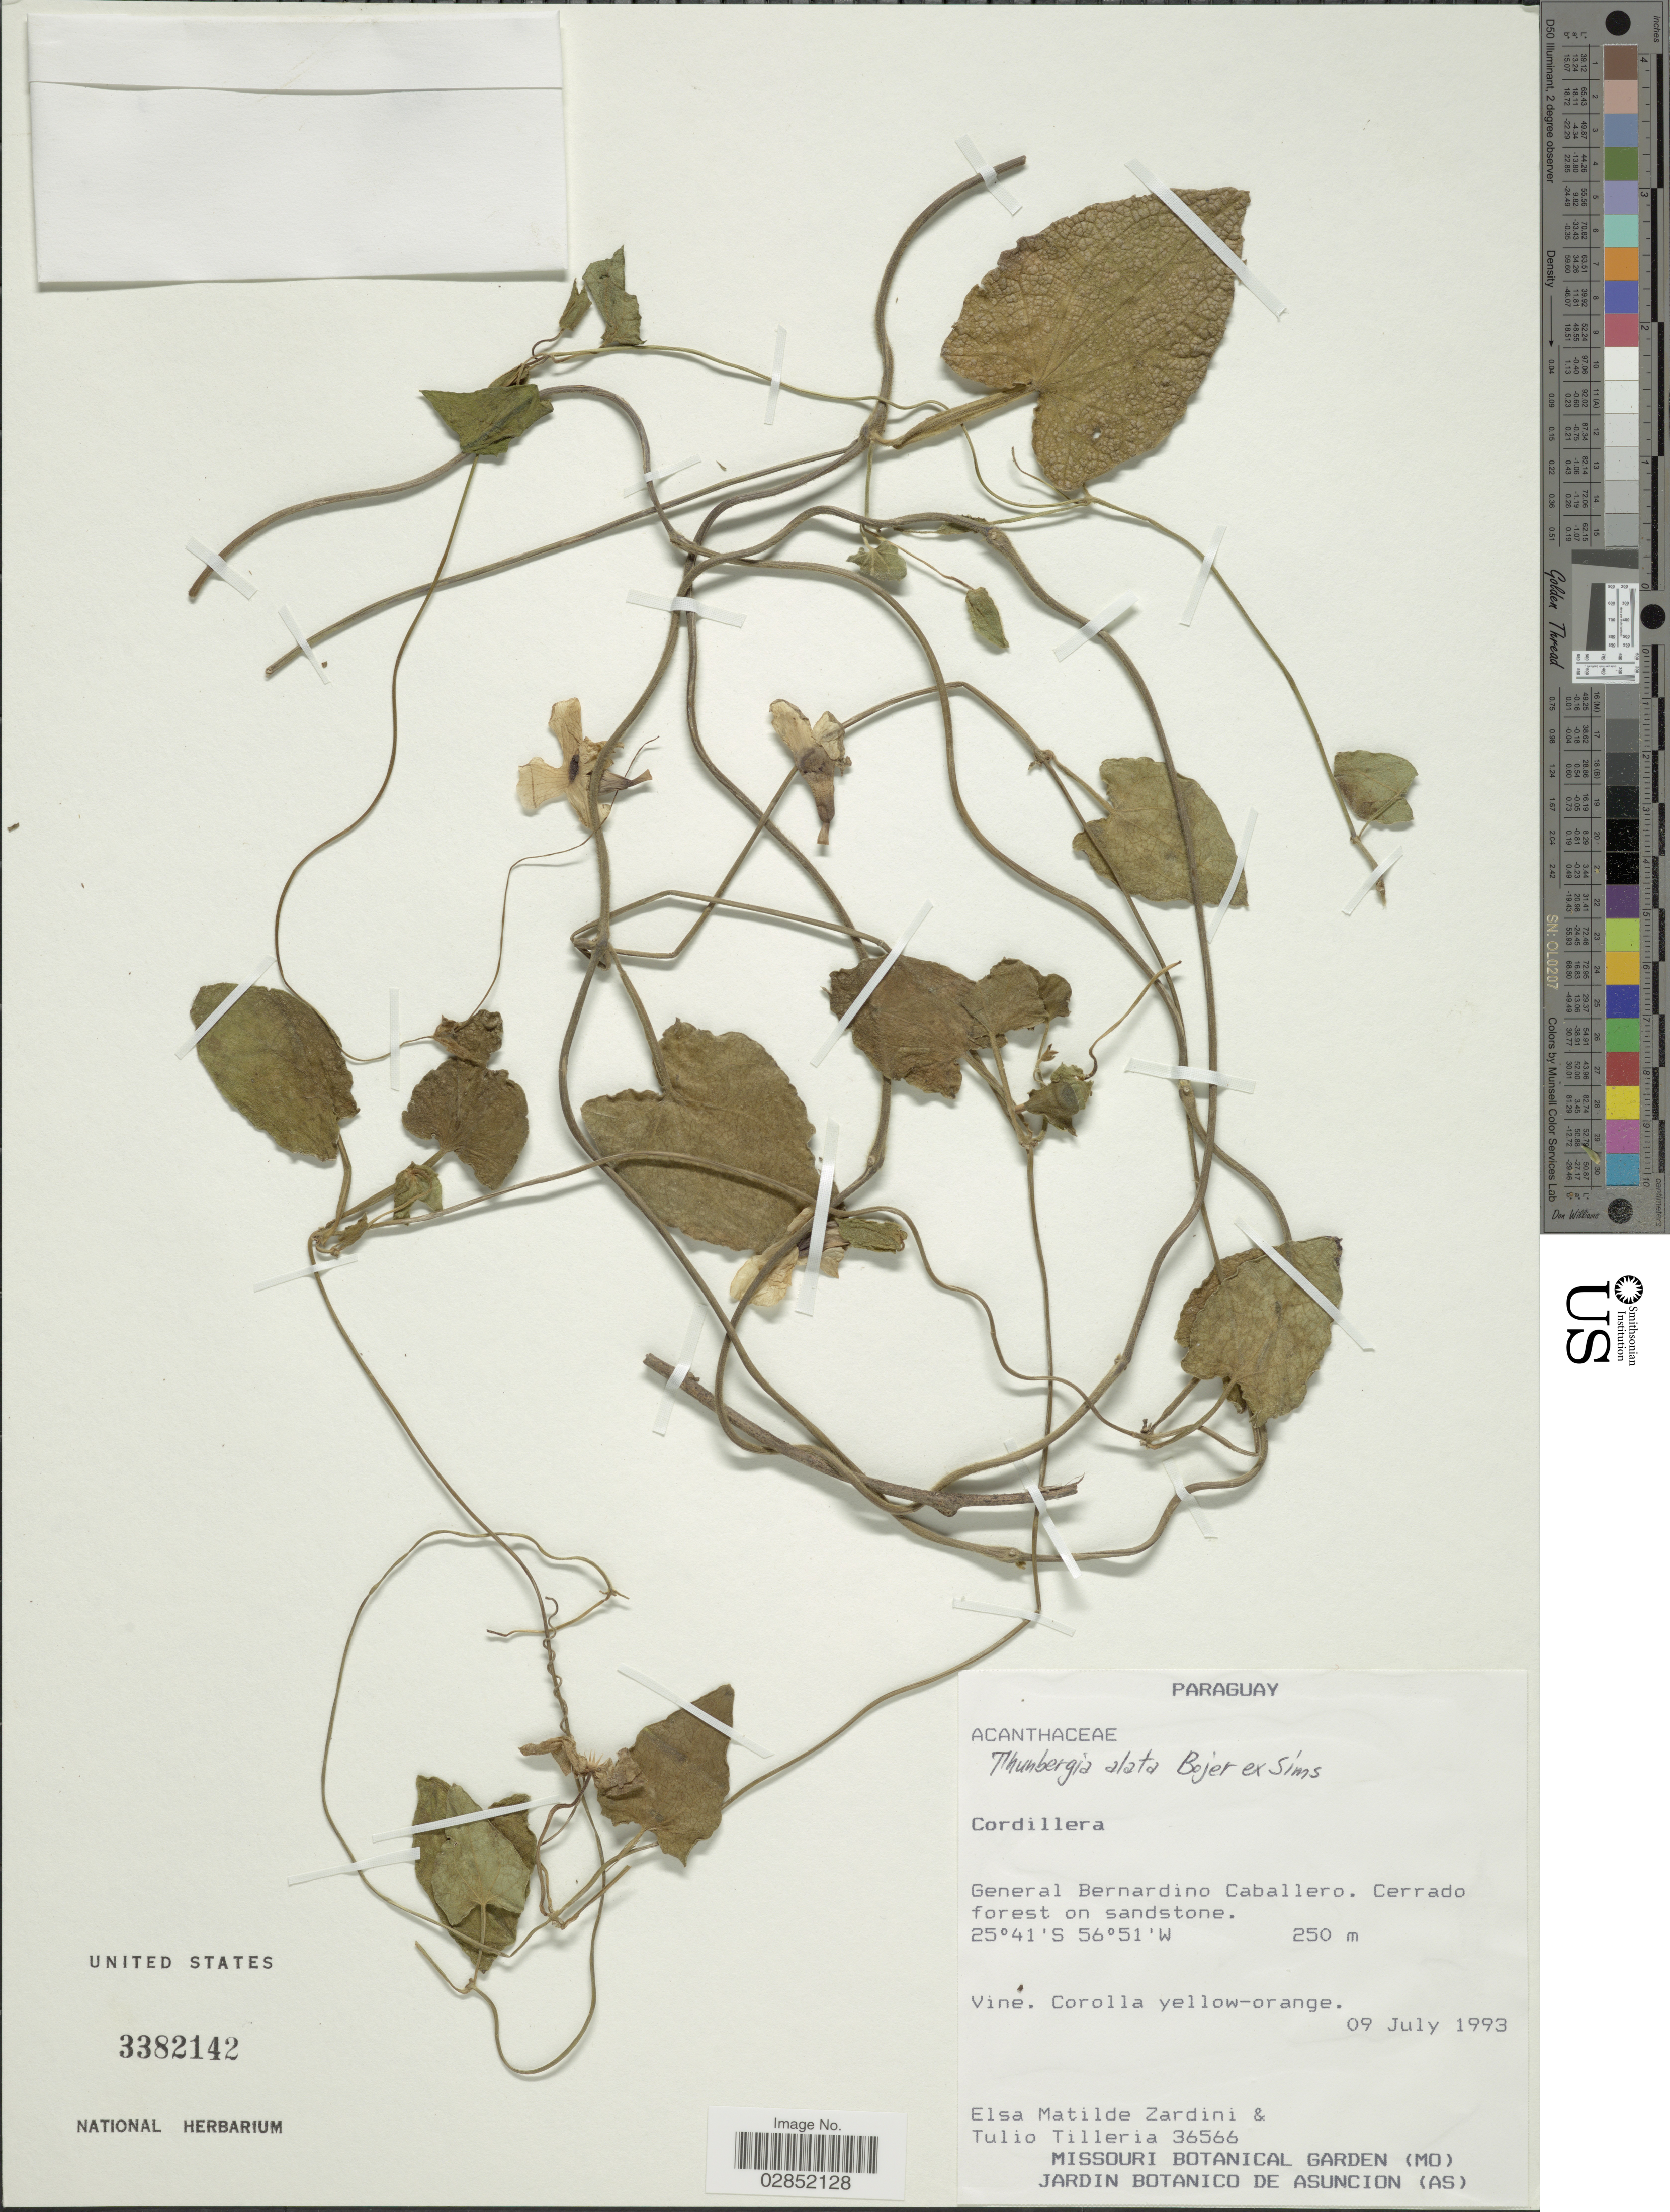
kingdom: Plantae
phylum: Tracheophyta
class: Magnoliopsida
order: Lamiales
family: Acanthaceae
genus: Thunbergia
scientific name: Thunbergia alata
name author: Bojer ex Sims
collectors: E. M. Zardini & T. Tilleria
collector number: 36566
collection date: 1993-07-09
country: Paraguay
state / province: Cordillera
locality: General Bernardino Caballero. Cerrado forest on sandstone.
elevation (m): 250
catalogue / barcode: US 3382142